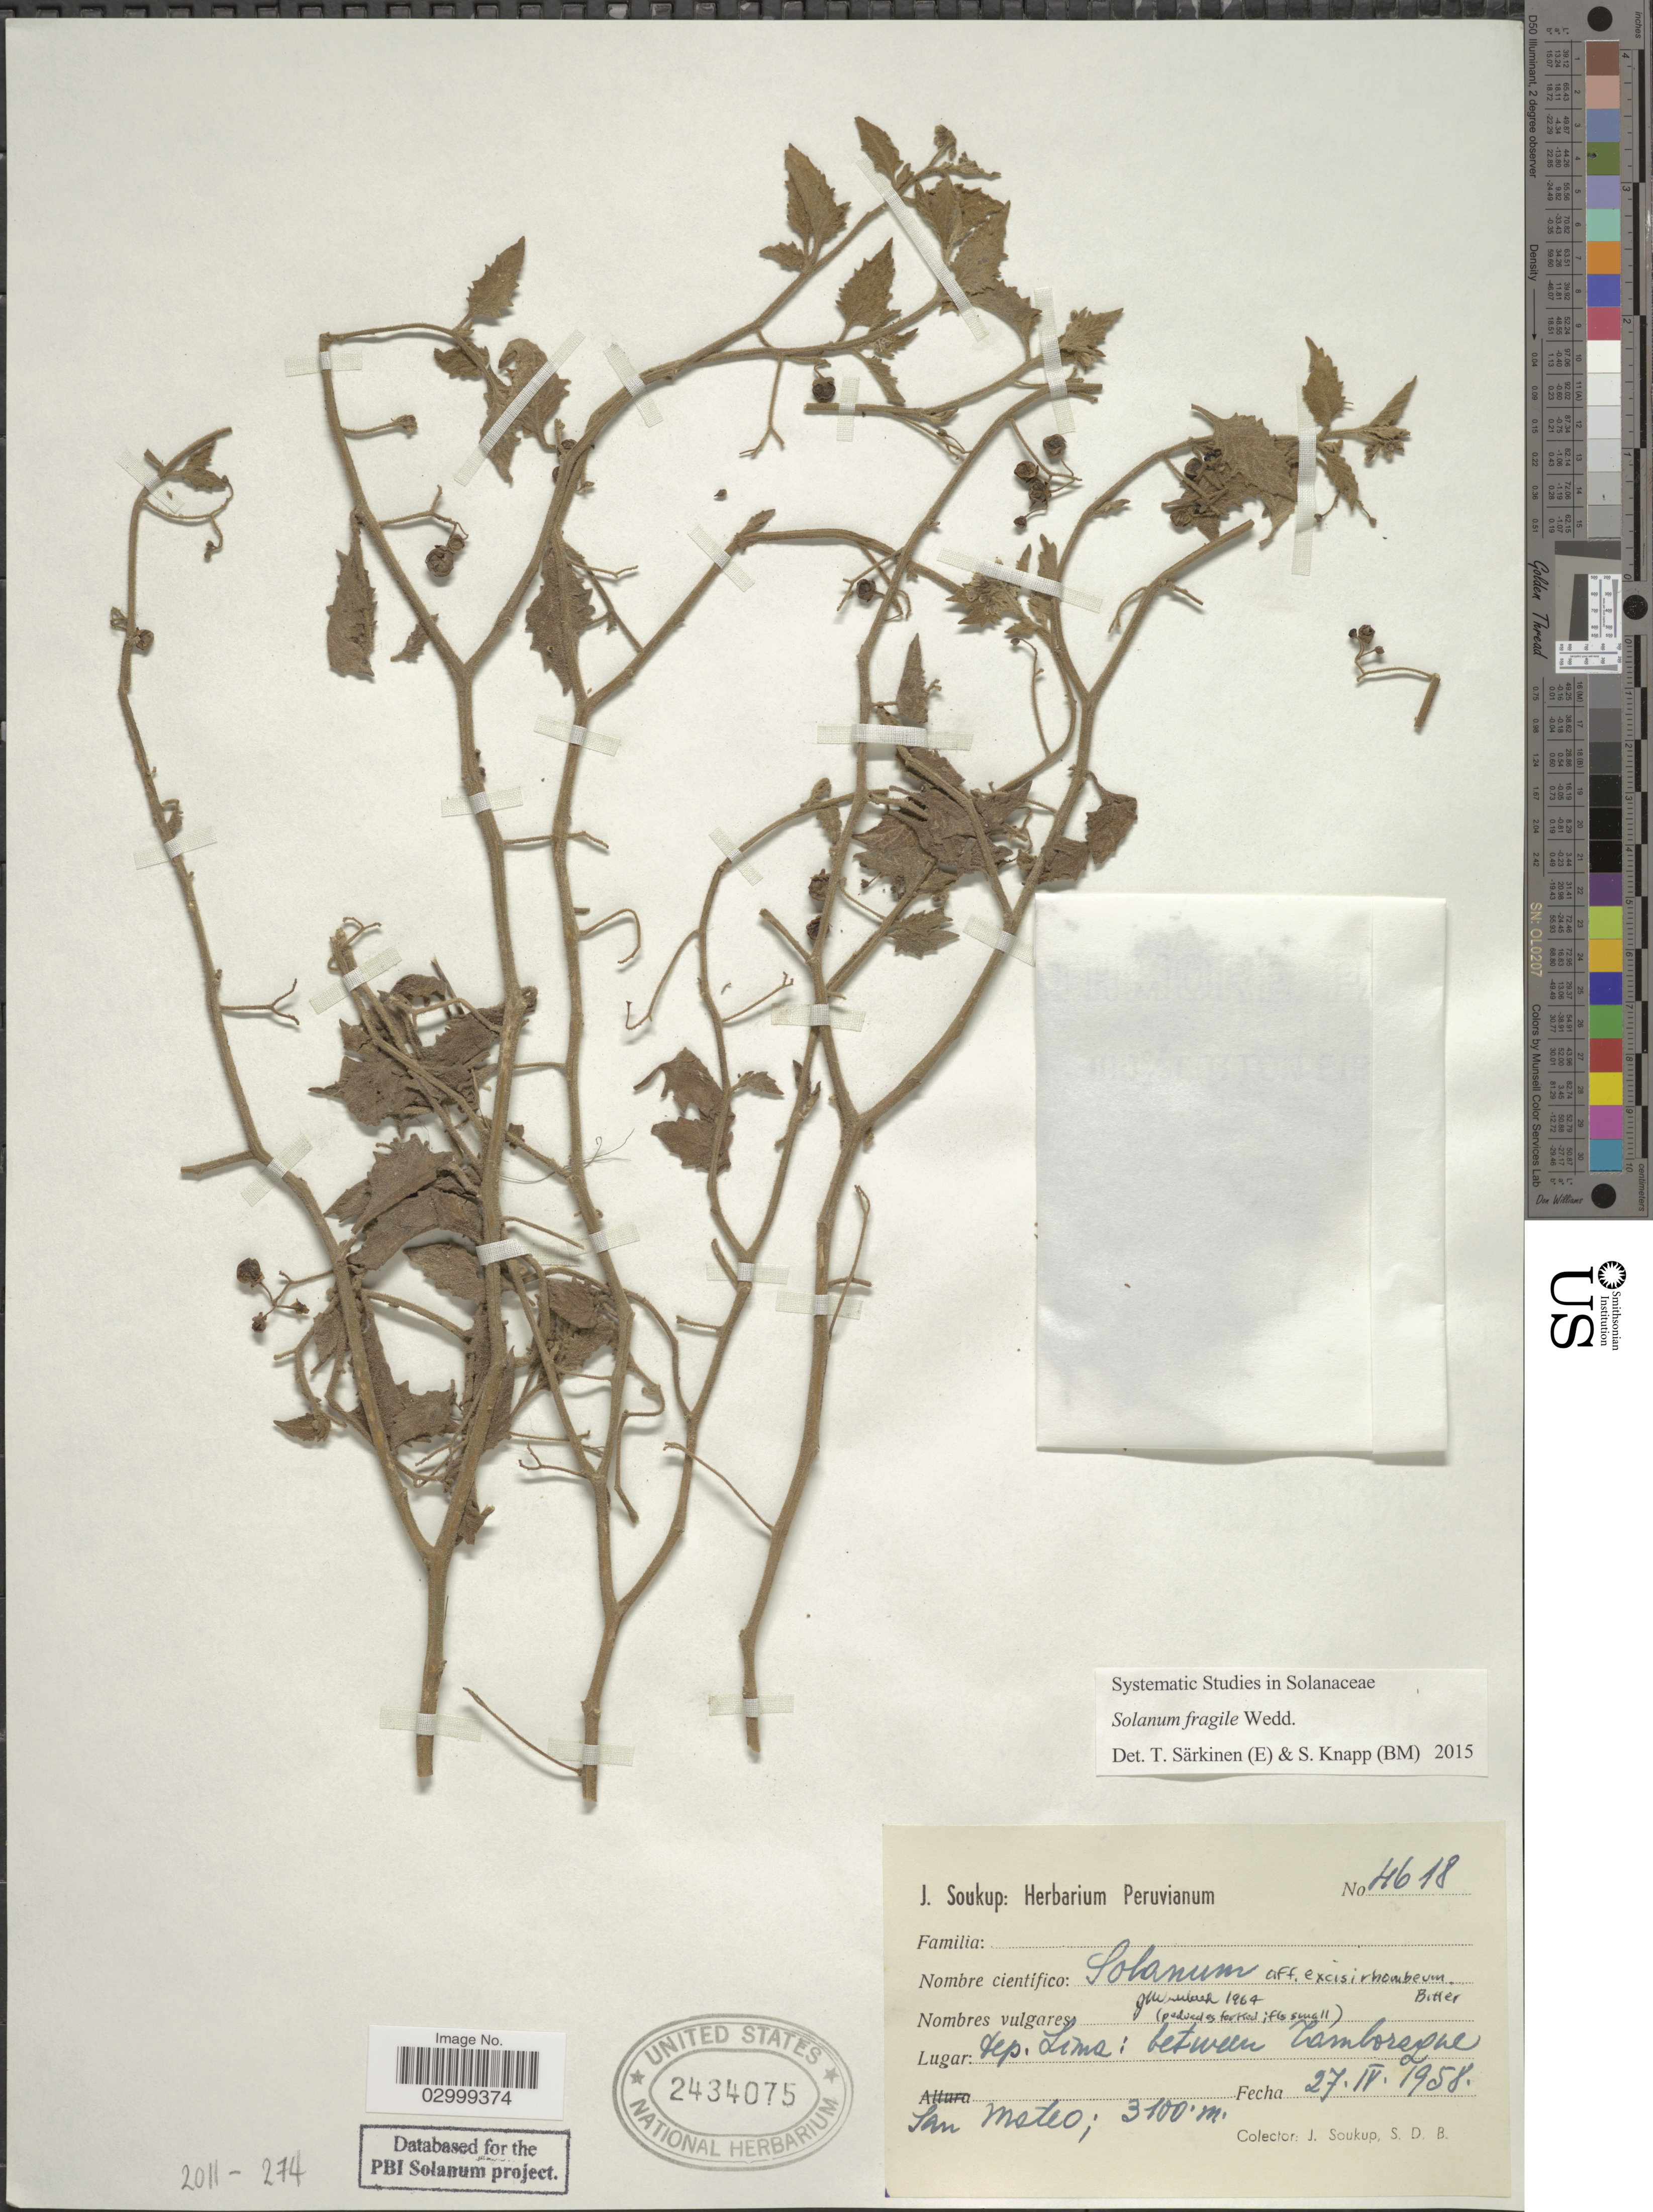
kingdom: Plantae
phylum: Tracheophyta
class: Magnoliopsida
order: Solanales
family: Solanaceae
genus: Solanum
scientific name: Solanum fragile C. Wright ex Griseb., nom. illeg.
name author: C. Wright ex Griseb.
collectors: J. Soukup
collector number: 4618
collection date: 1958-04-27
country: Peru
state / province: Lima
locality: Dep. Lima: between Tamboraque, San Mateo.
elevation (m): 3100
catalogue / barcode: US 2434075